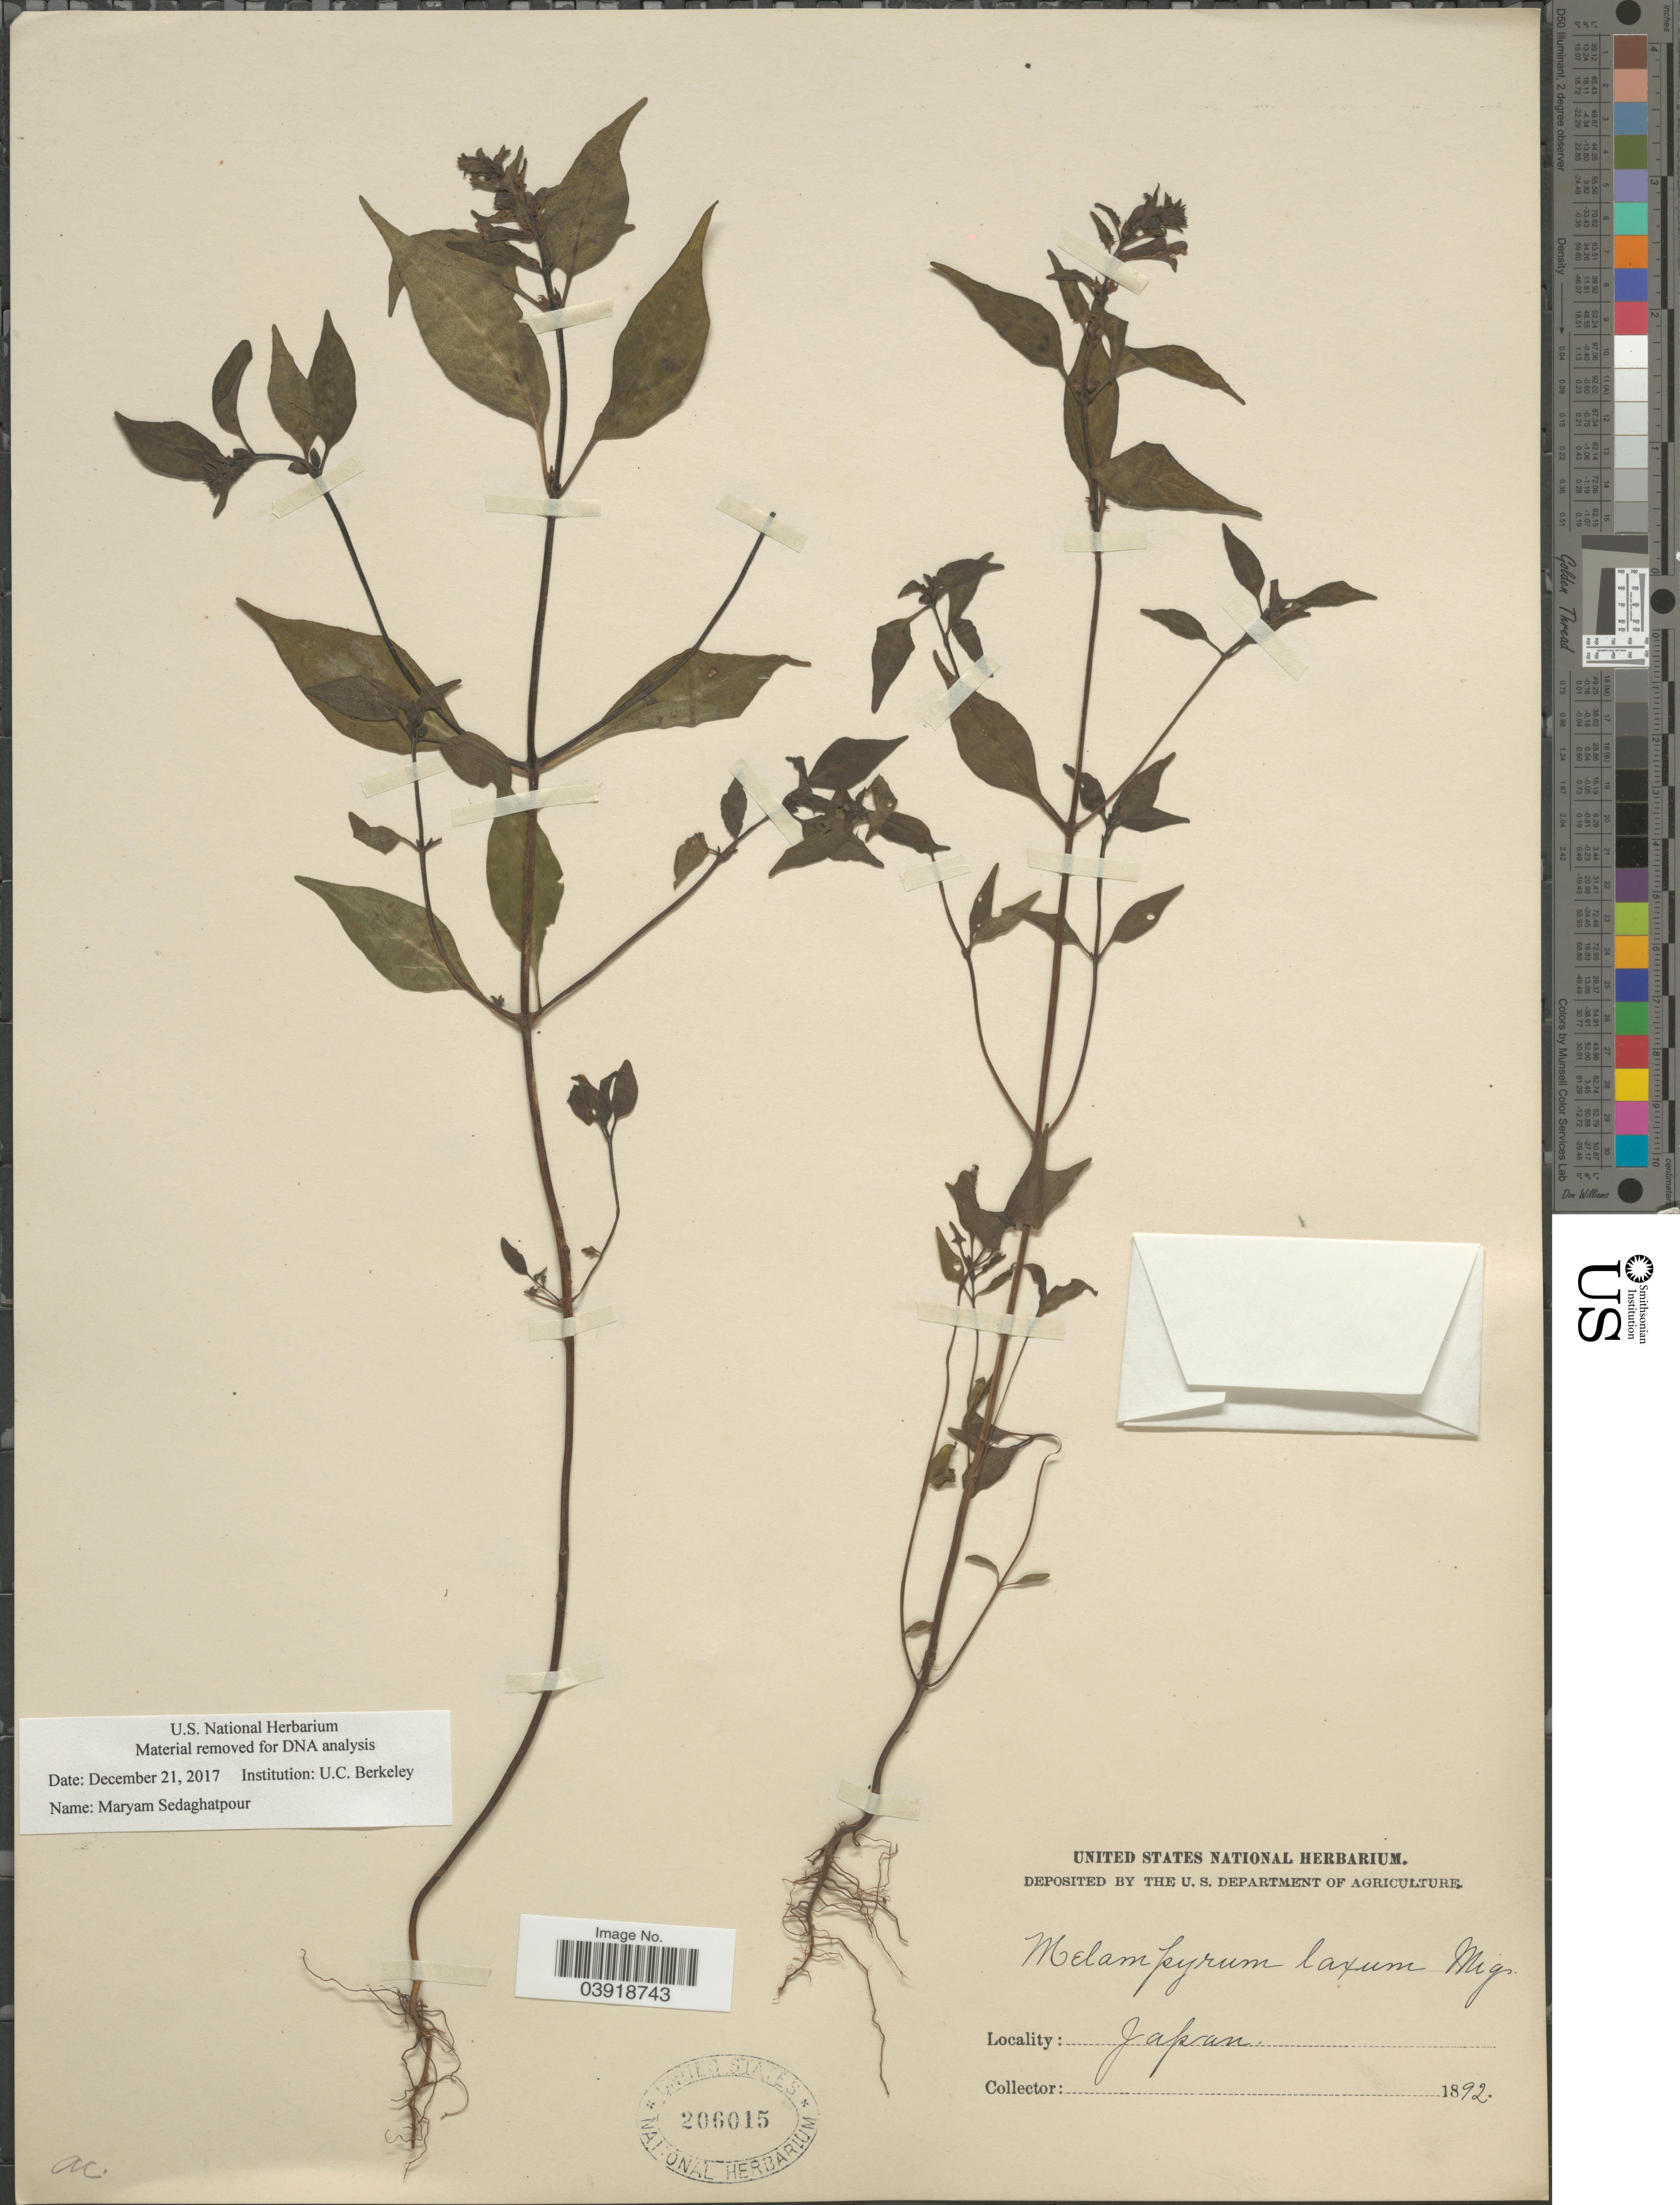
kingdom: Plantae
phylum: Tracheophyta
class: Magnoliopsida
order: Lamiales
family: Orobanchaceae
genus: Melampyrum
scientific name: Melampyrum laxum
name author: Miq.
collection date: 1892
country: Japan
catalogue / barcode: US 206015